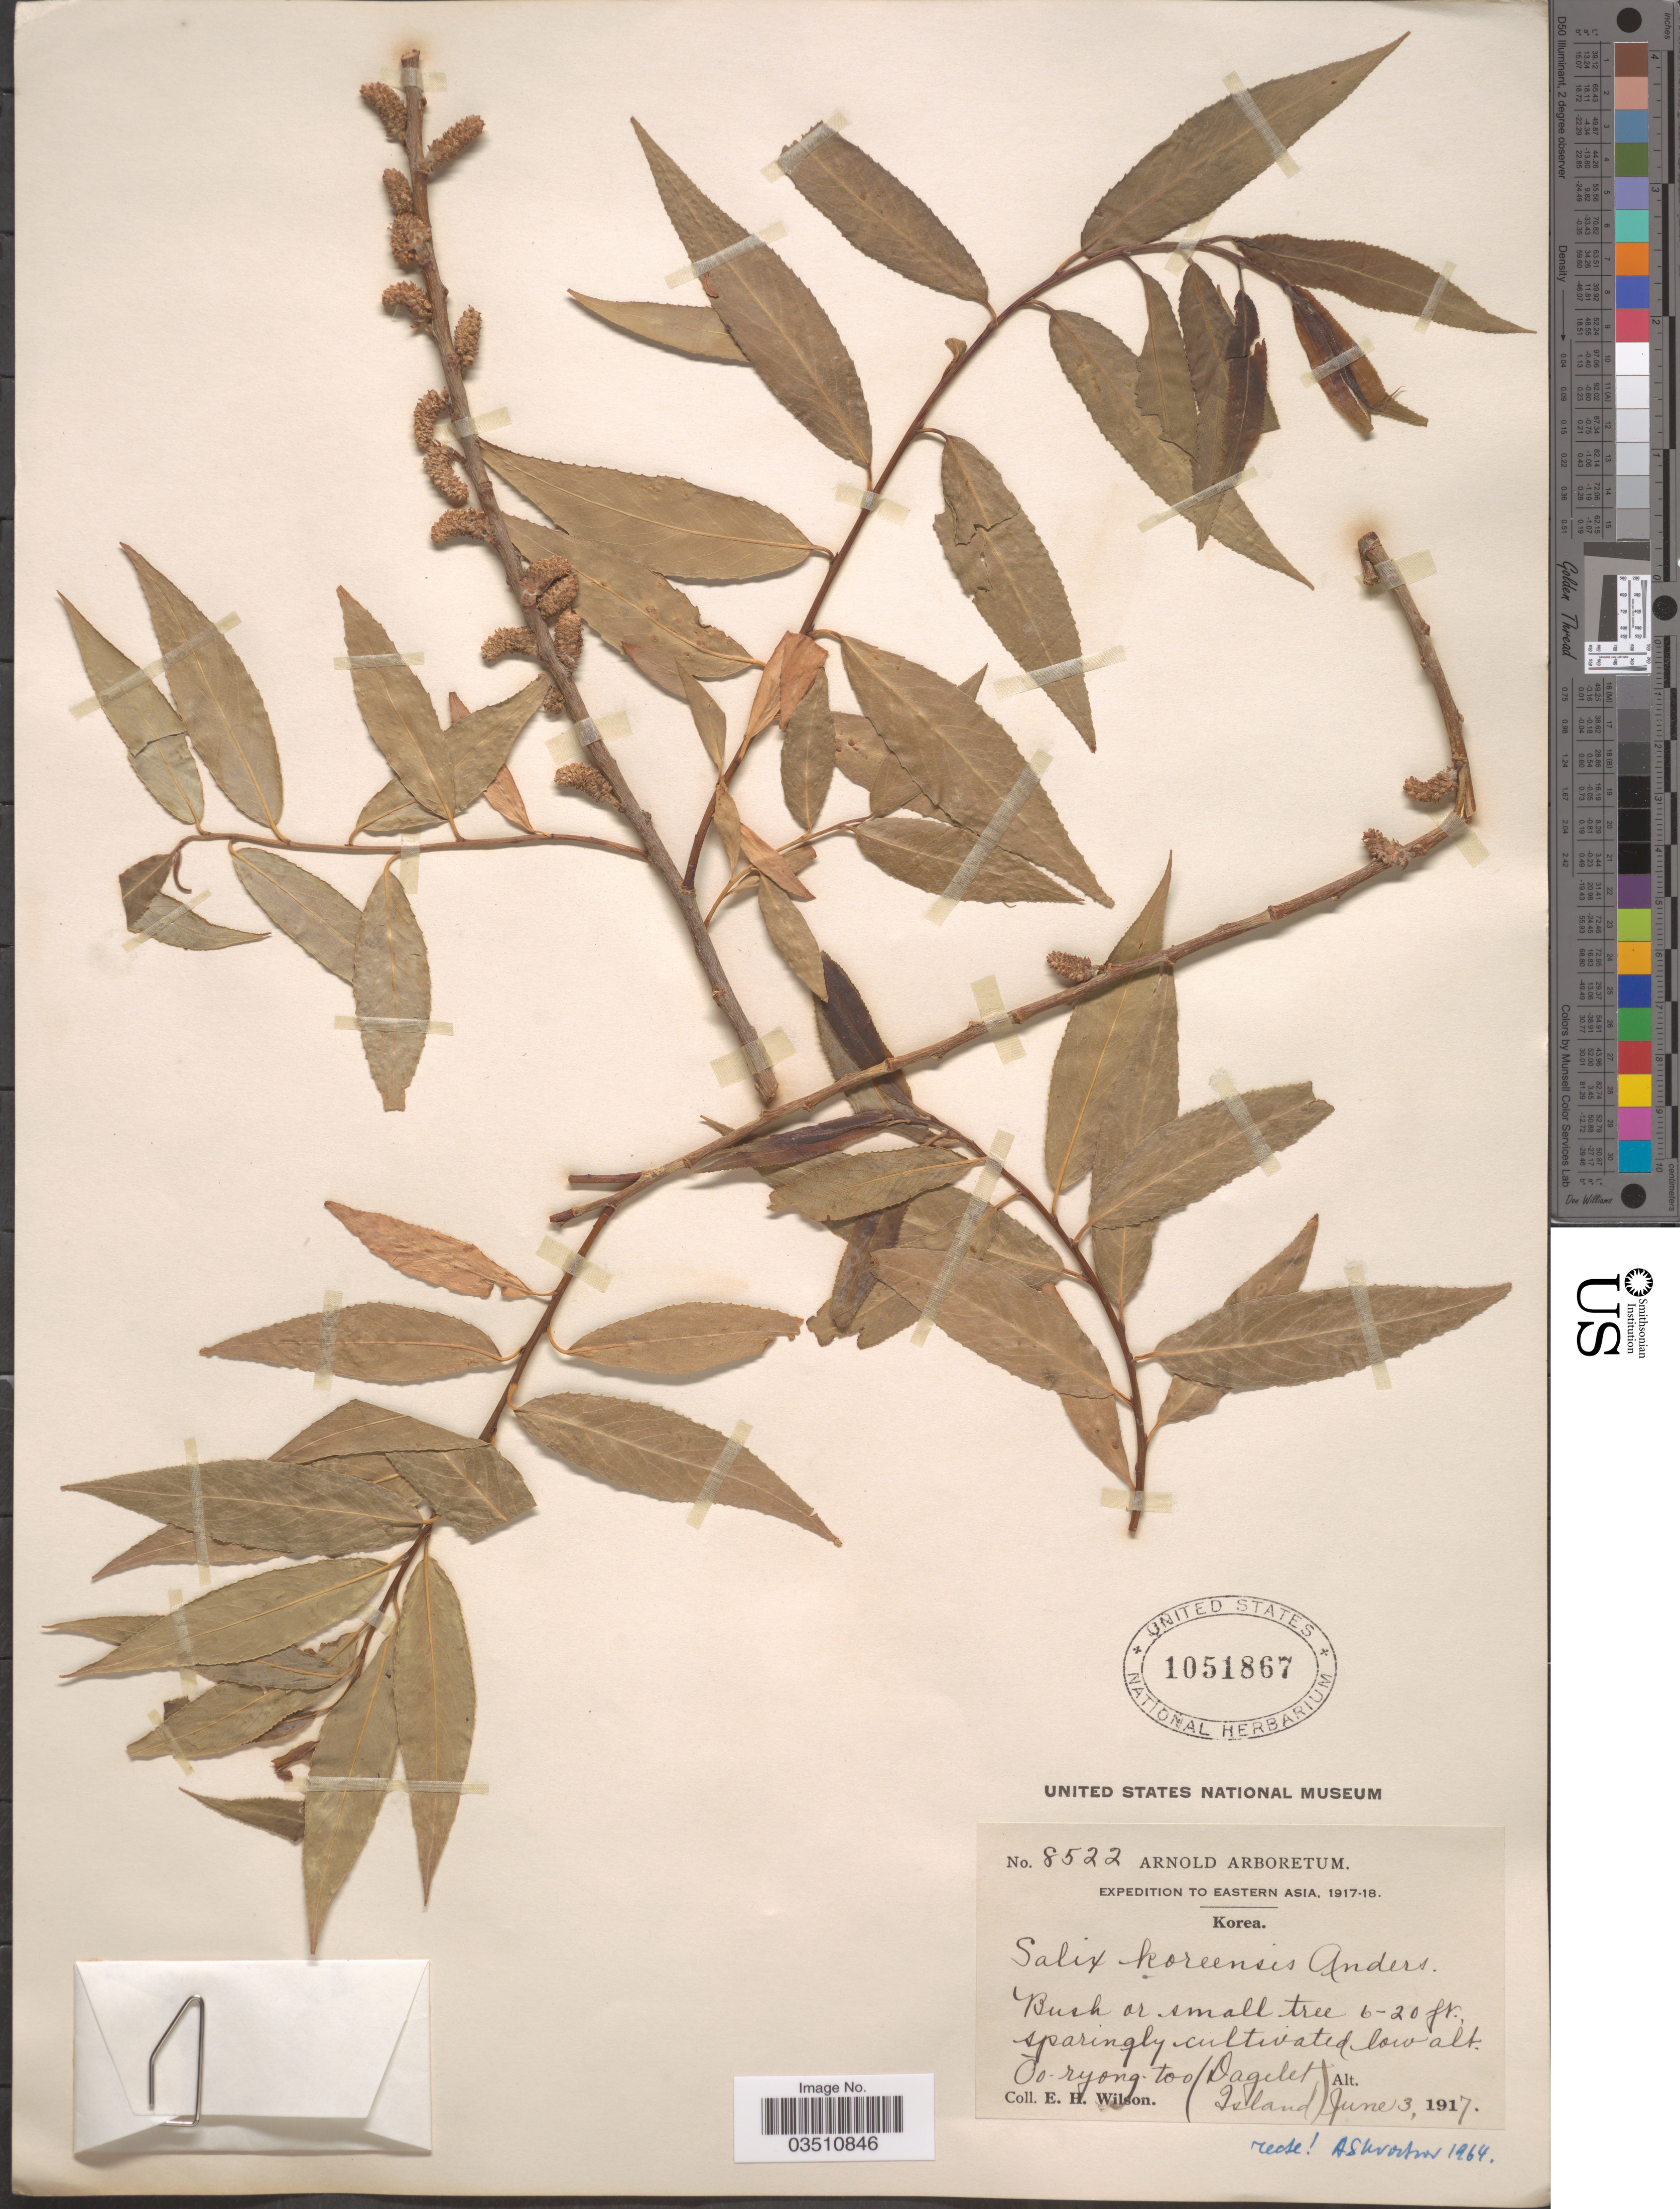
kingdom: Plantae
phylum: Tracheophyta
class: Magnoliopsida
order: Malpighiales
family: Salicaceae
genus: Salix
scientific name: Salix koreensis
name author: Andersson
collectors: E. Wilson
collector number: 8522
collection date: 1917-06-13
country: South Korea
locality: Ōo-ryong-too (Dagelet).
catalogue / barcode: US 1051867